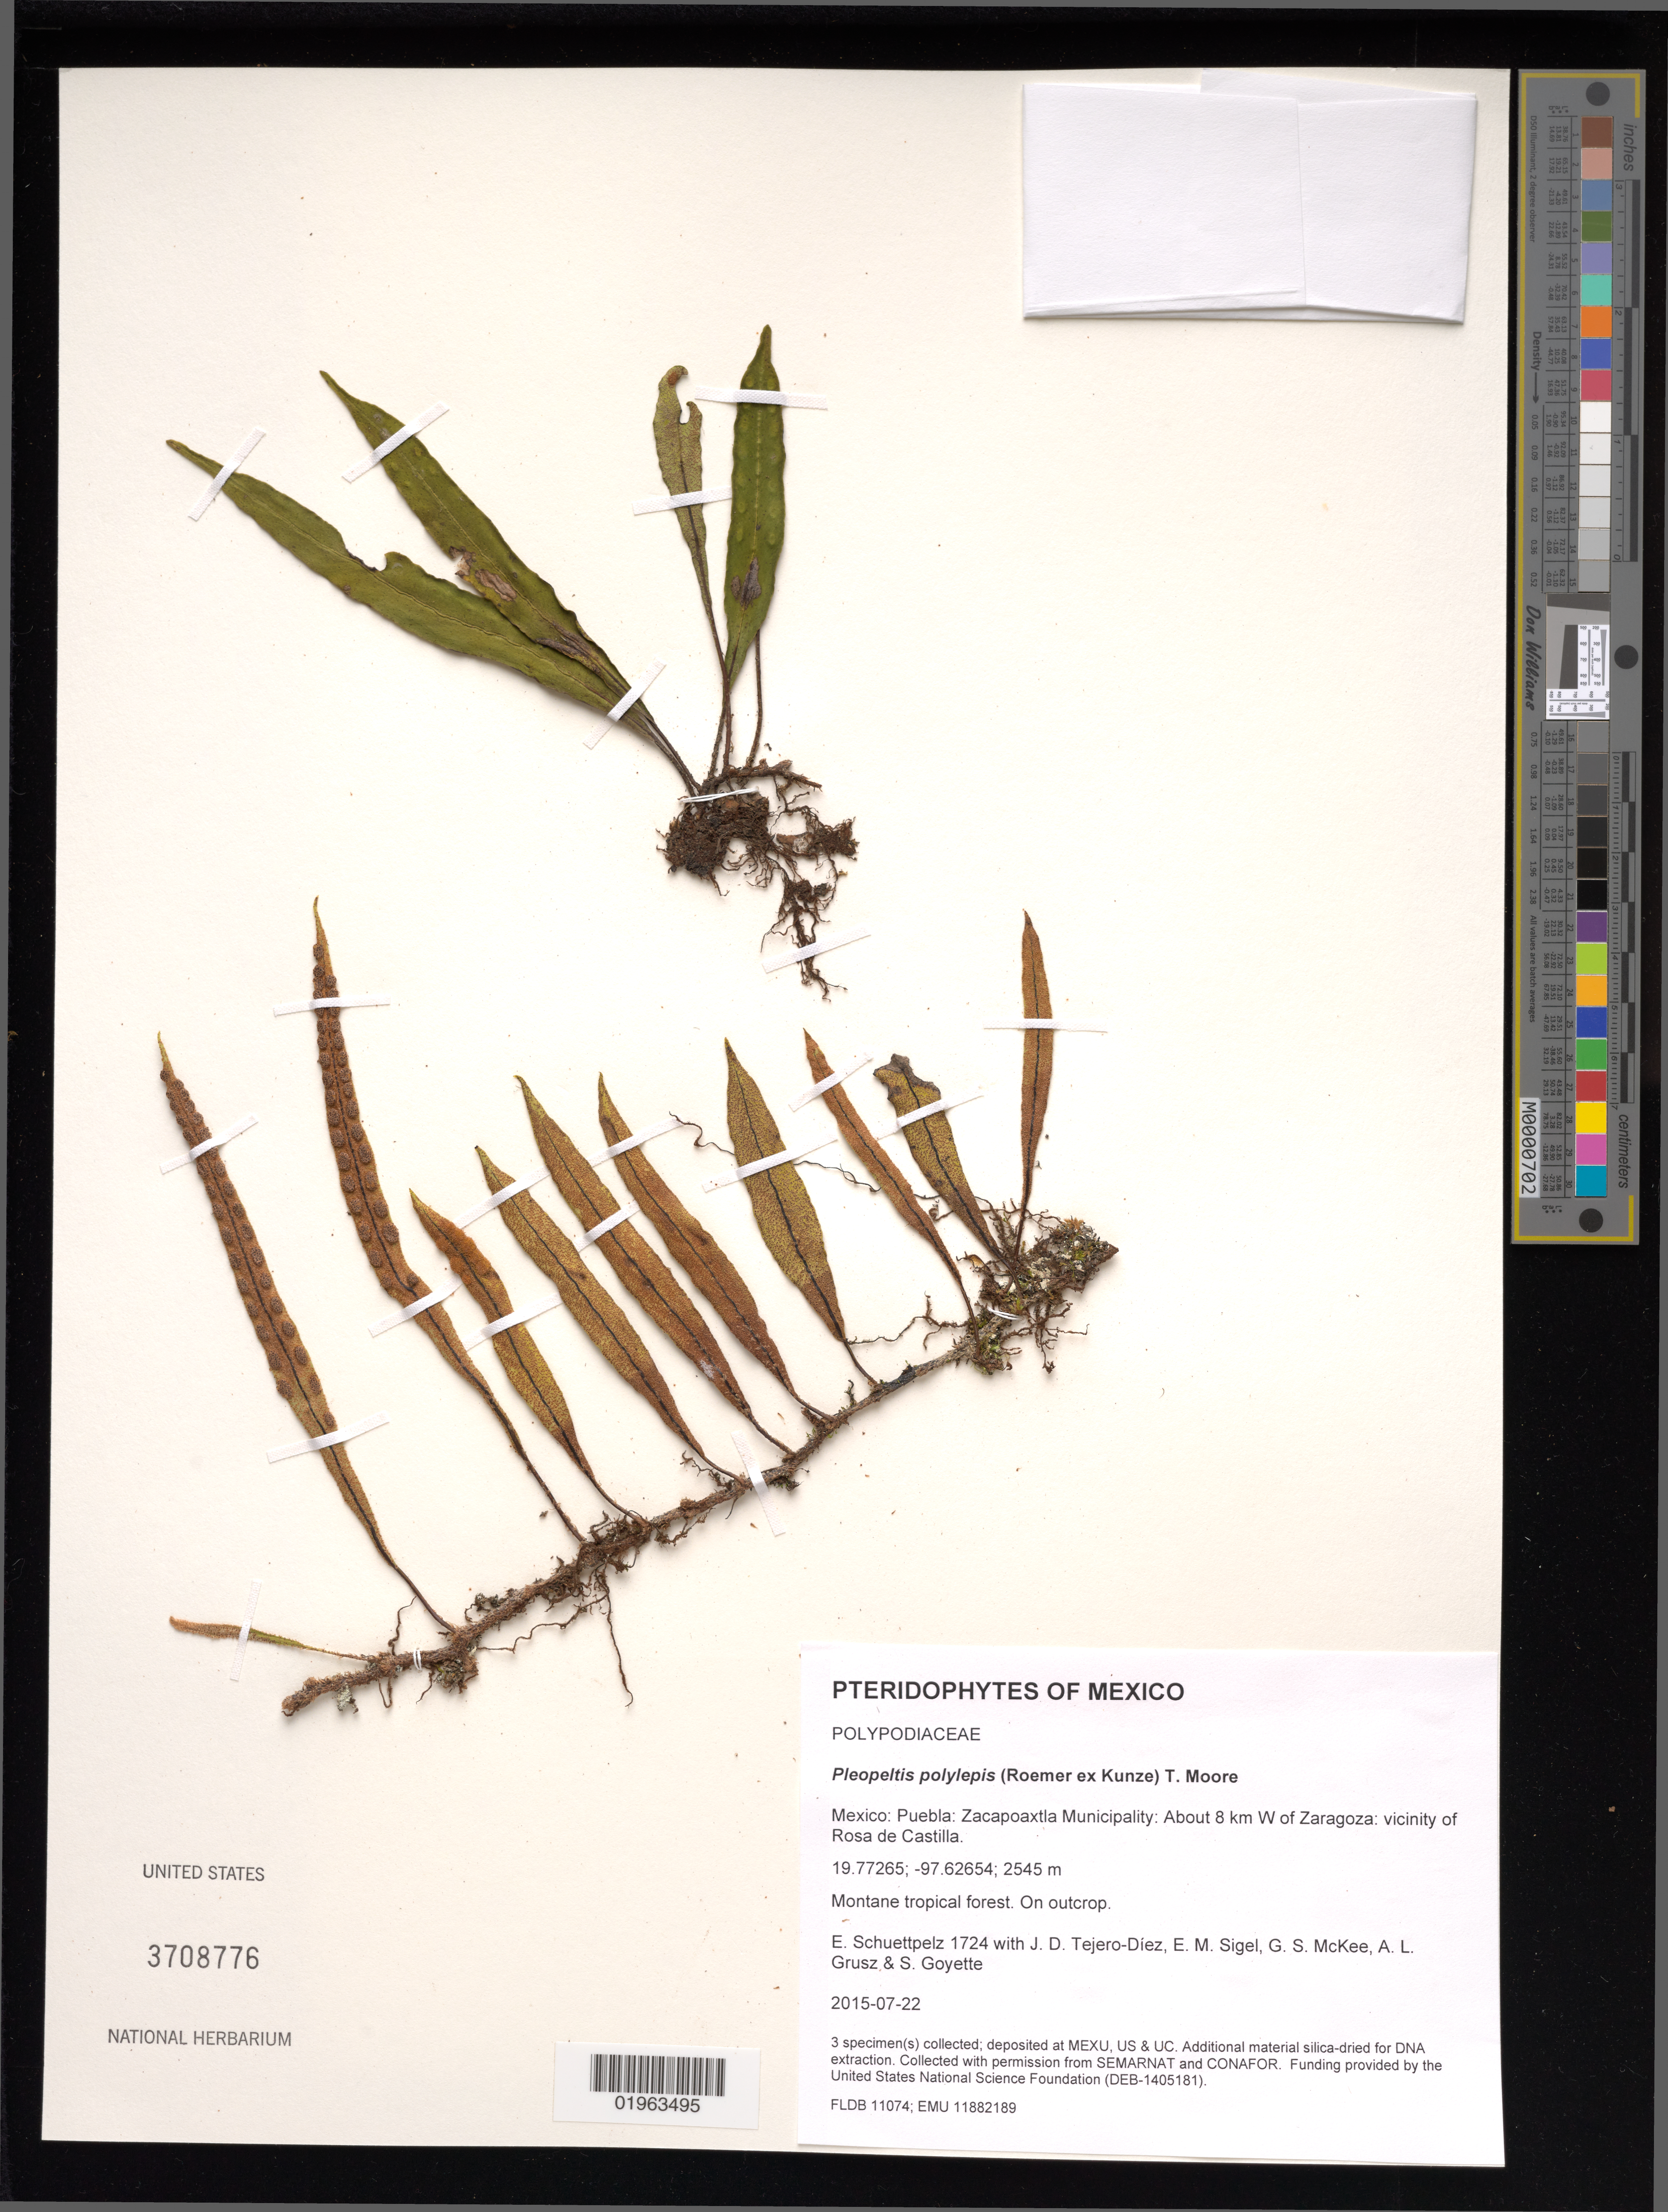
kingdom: Plantae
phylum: Tracheophyta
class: Polypodiopsida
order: Polypodiales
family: Polypodiaceae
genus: Pleopeltis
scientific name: Pleopeltis polylepis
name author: (Roem. ex Kunze) T. Moore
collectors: E. Schuettpelz, D. Tejero-Díez, E. M. Sigel, G. S. McKee & A. Grusz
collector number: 1724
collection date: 2015-07-22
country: Mexico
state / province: Puebla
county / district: Zacapoaxtla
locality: About 8 km W of Zaragoza: vicinity of Rosa de Castilla.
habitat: Montane tropical forest.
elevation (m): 2545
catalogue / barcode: US 3708776